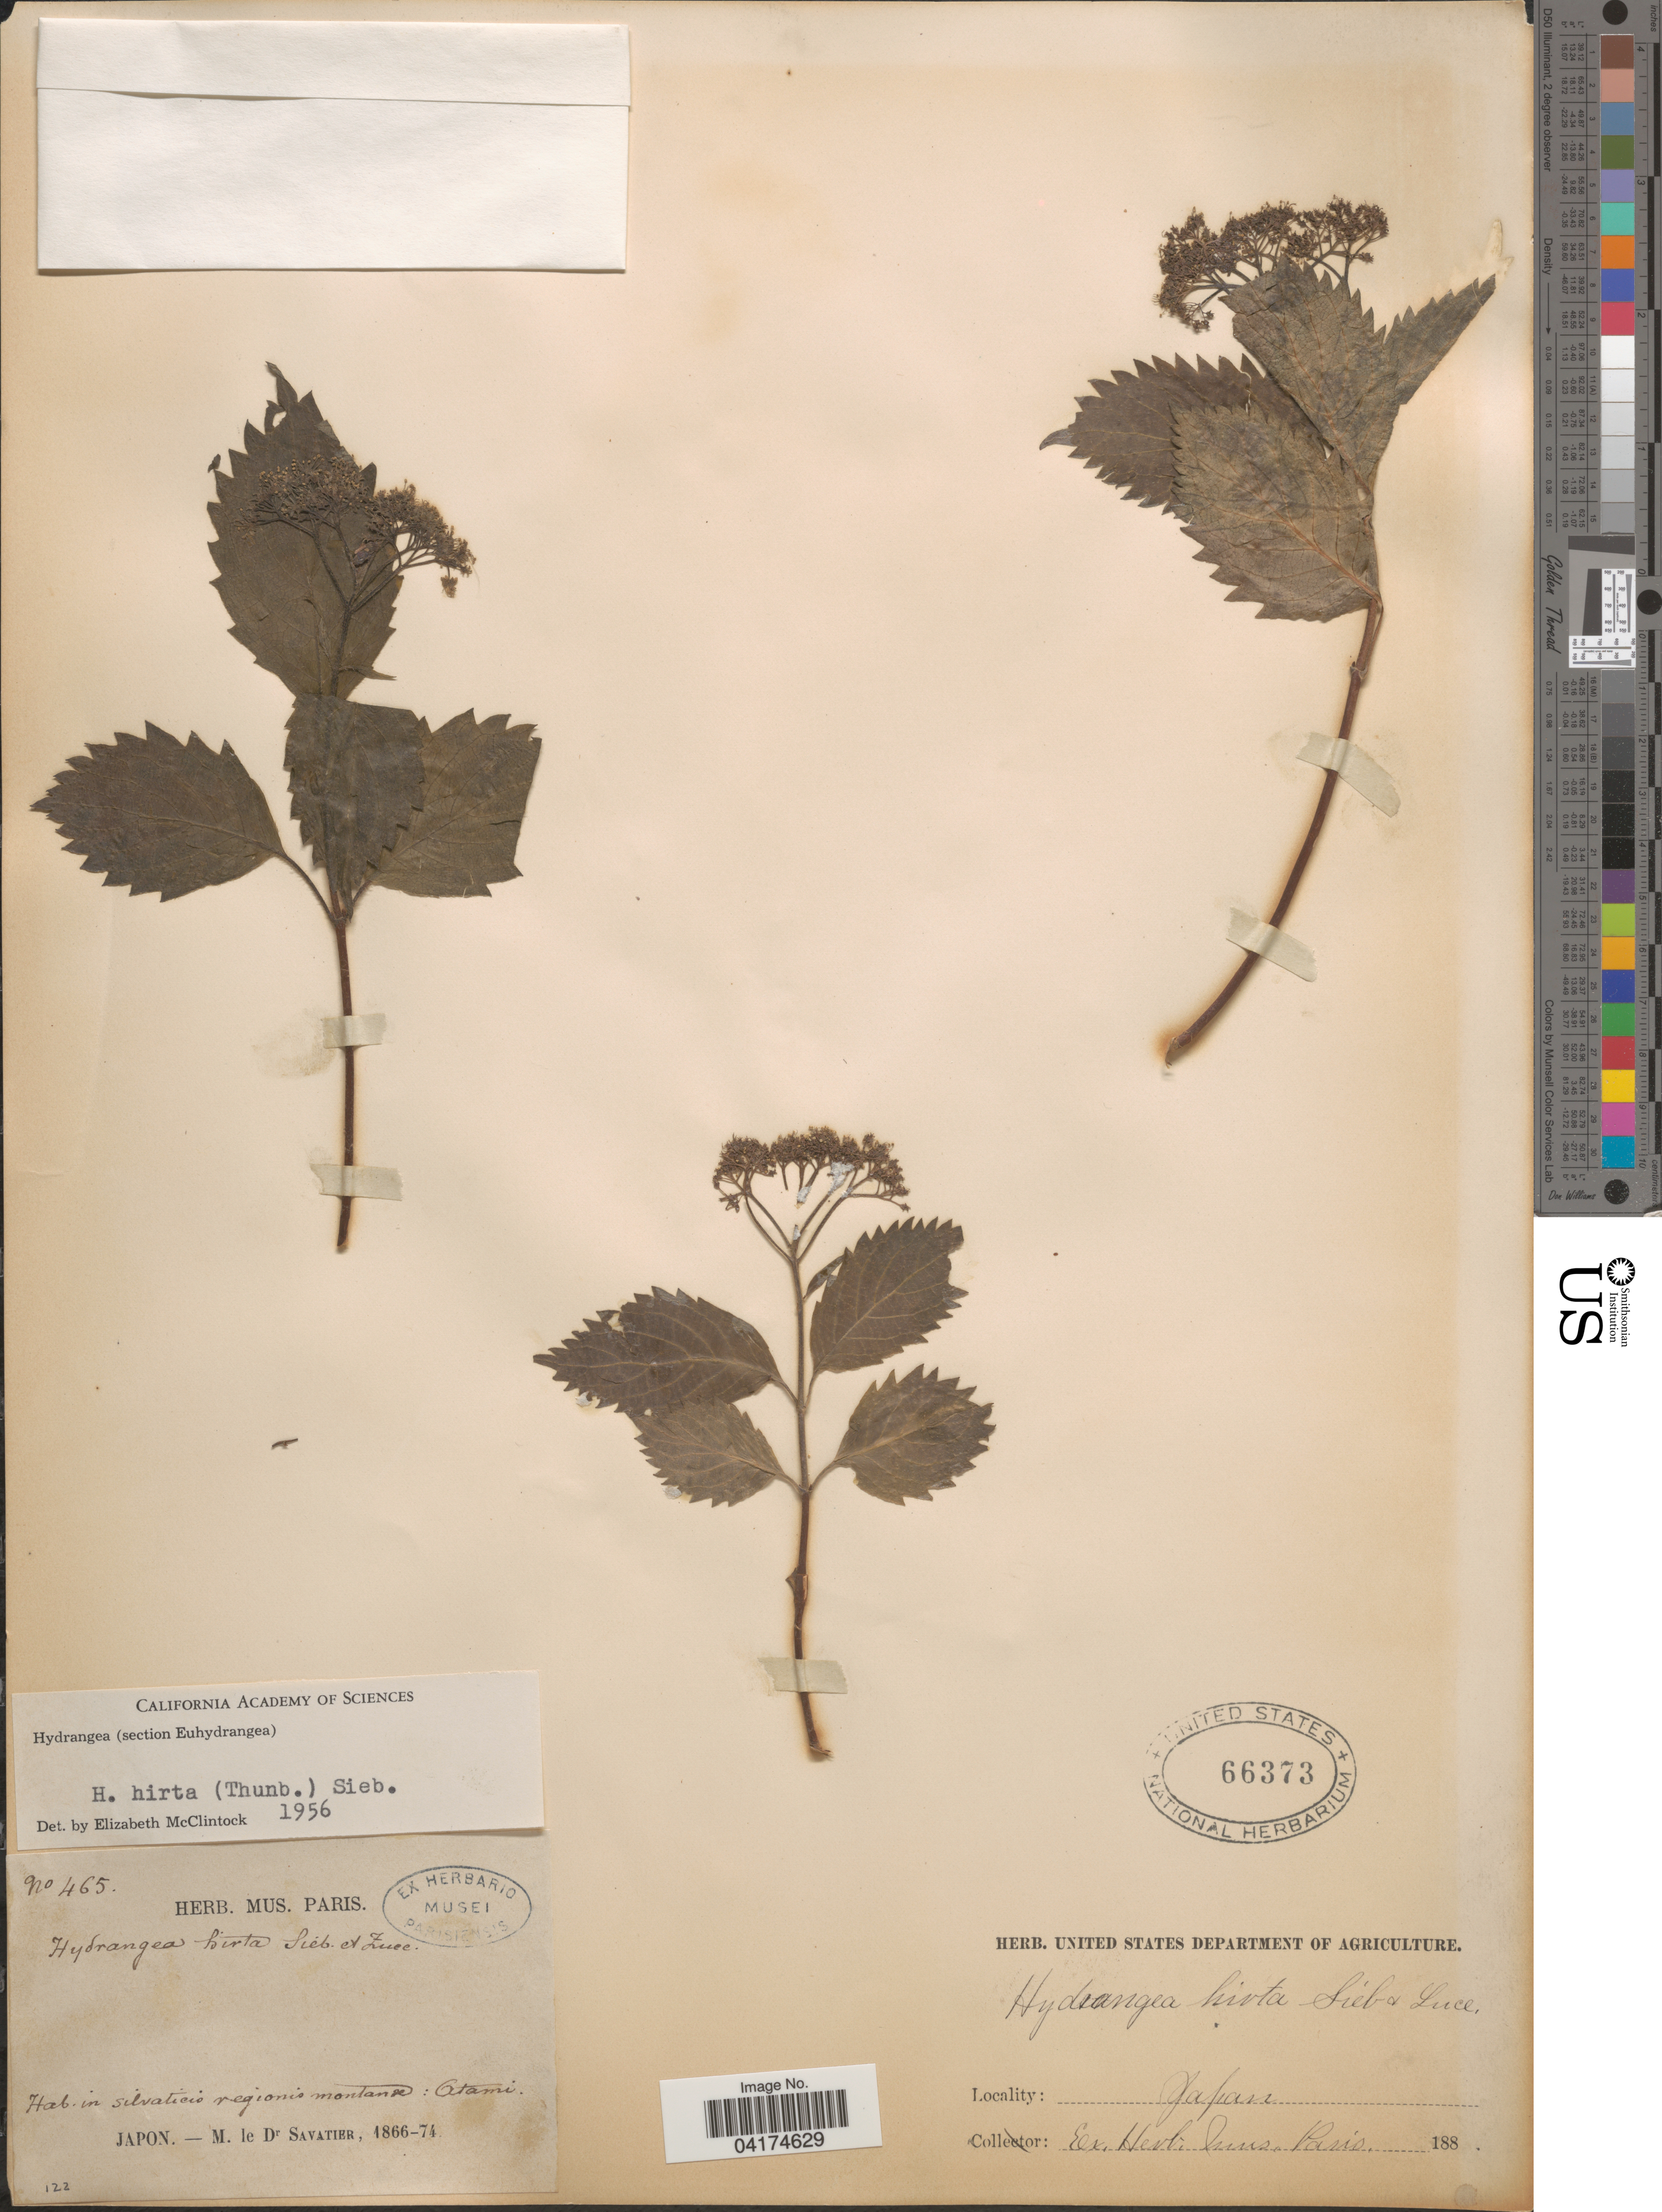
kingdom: Plantae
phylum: Tracheophyta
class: Magnoliopsida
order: Cornales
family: Hydrangeaceae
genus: Hydrangea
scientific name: Hydrangea hirta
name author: (Thunb.) Siebold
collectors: Savatier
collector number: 465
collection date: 1866/1874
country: Japan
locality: In silvaticis regionis montanse : Otami.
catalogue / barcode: US 66373